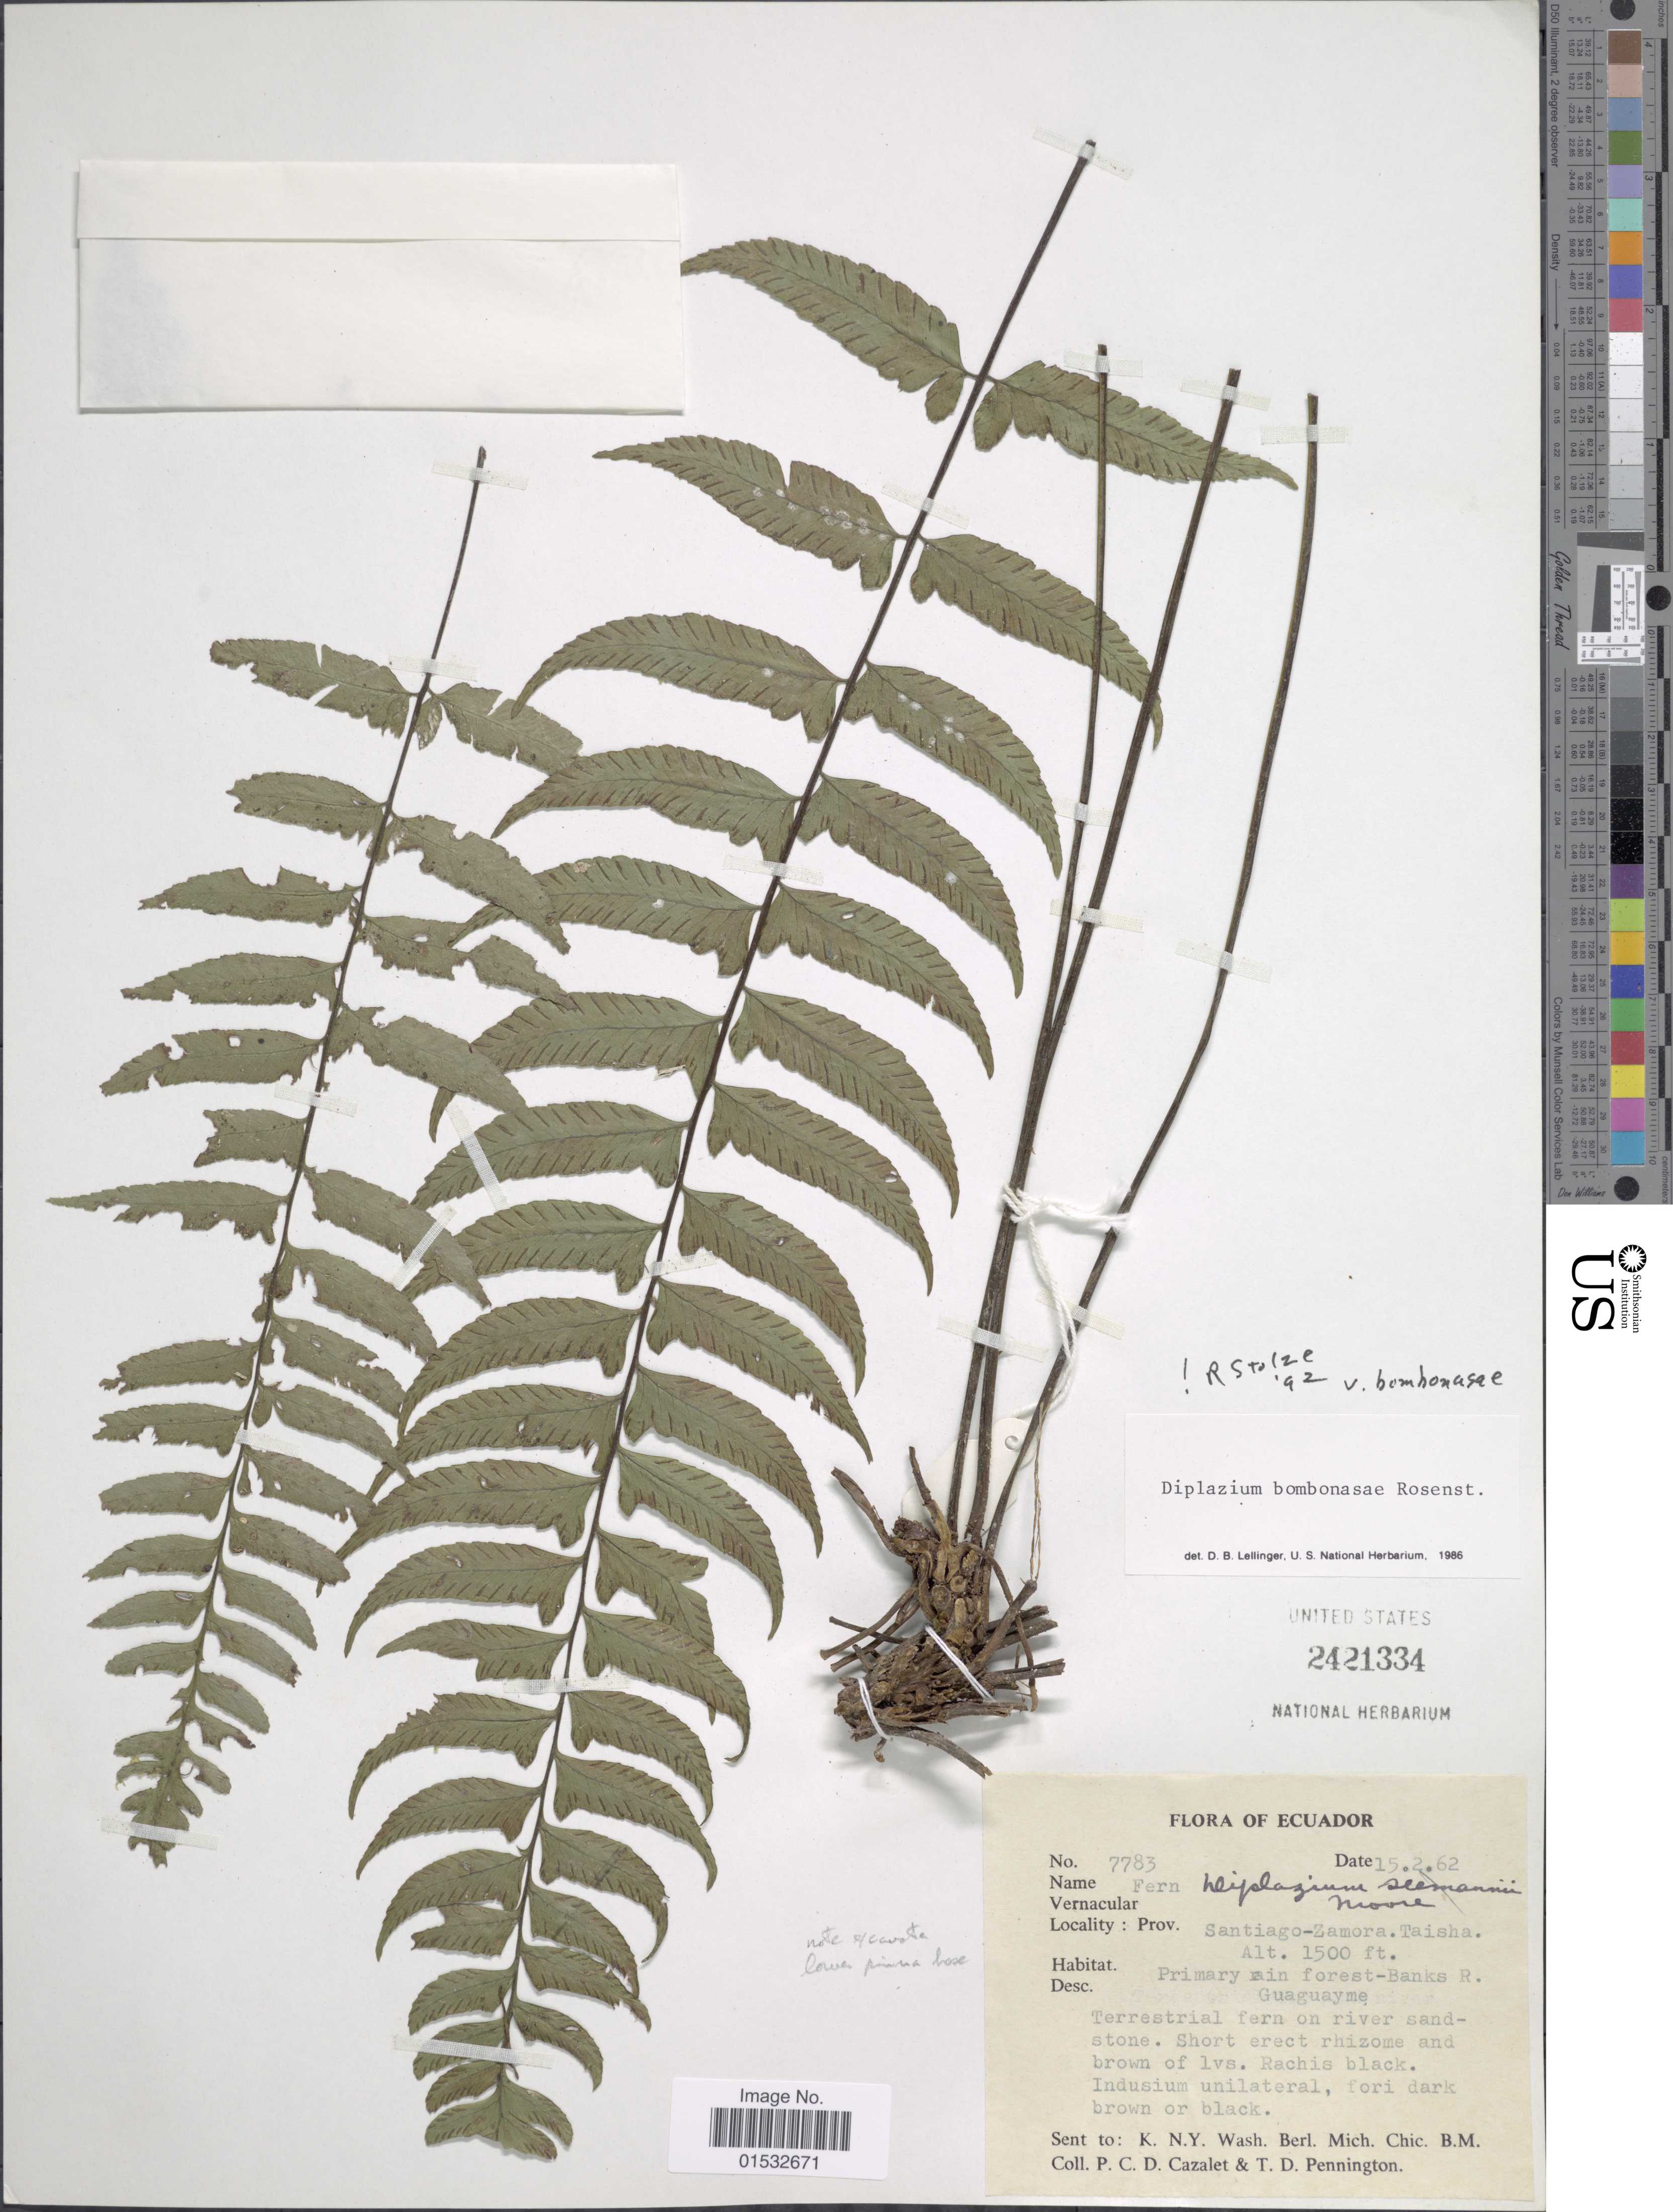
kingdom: Plantae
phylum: Tracheophyta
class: Polypodiopsida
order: Polypodiales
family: Athyriaceae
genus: Diplazium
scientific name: Diplazium bombonasae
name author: Rosenst.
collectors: P. C. D. Cazalet & T. D. Pennington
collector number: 7783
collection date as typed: Transcribed d/m/y: 15/2/62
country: Ecuador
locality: Prov. Santiago-Zamora. Taisha. Primary rain forest-Banks R. Guaguayme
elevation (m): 457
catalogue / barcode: US 2421334